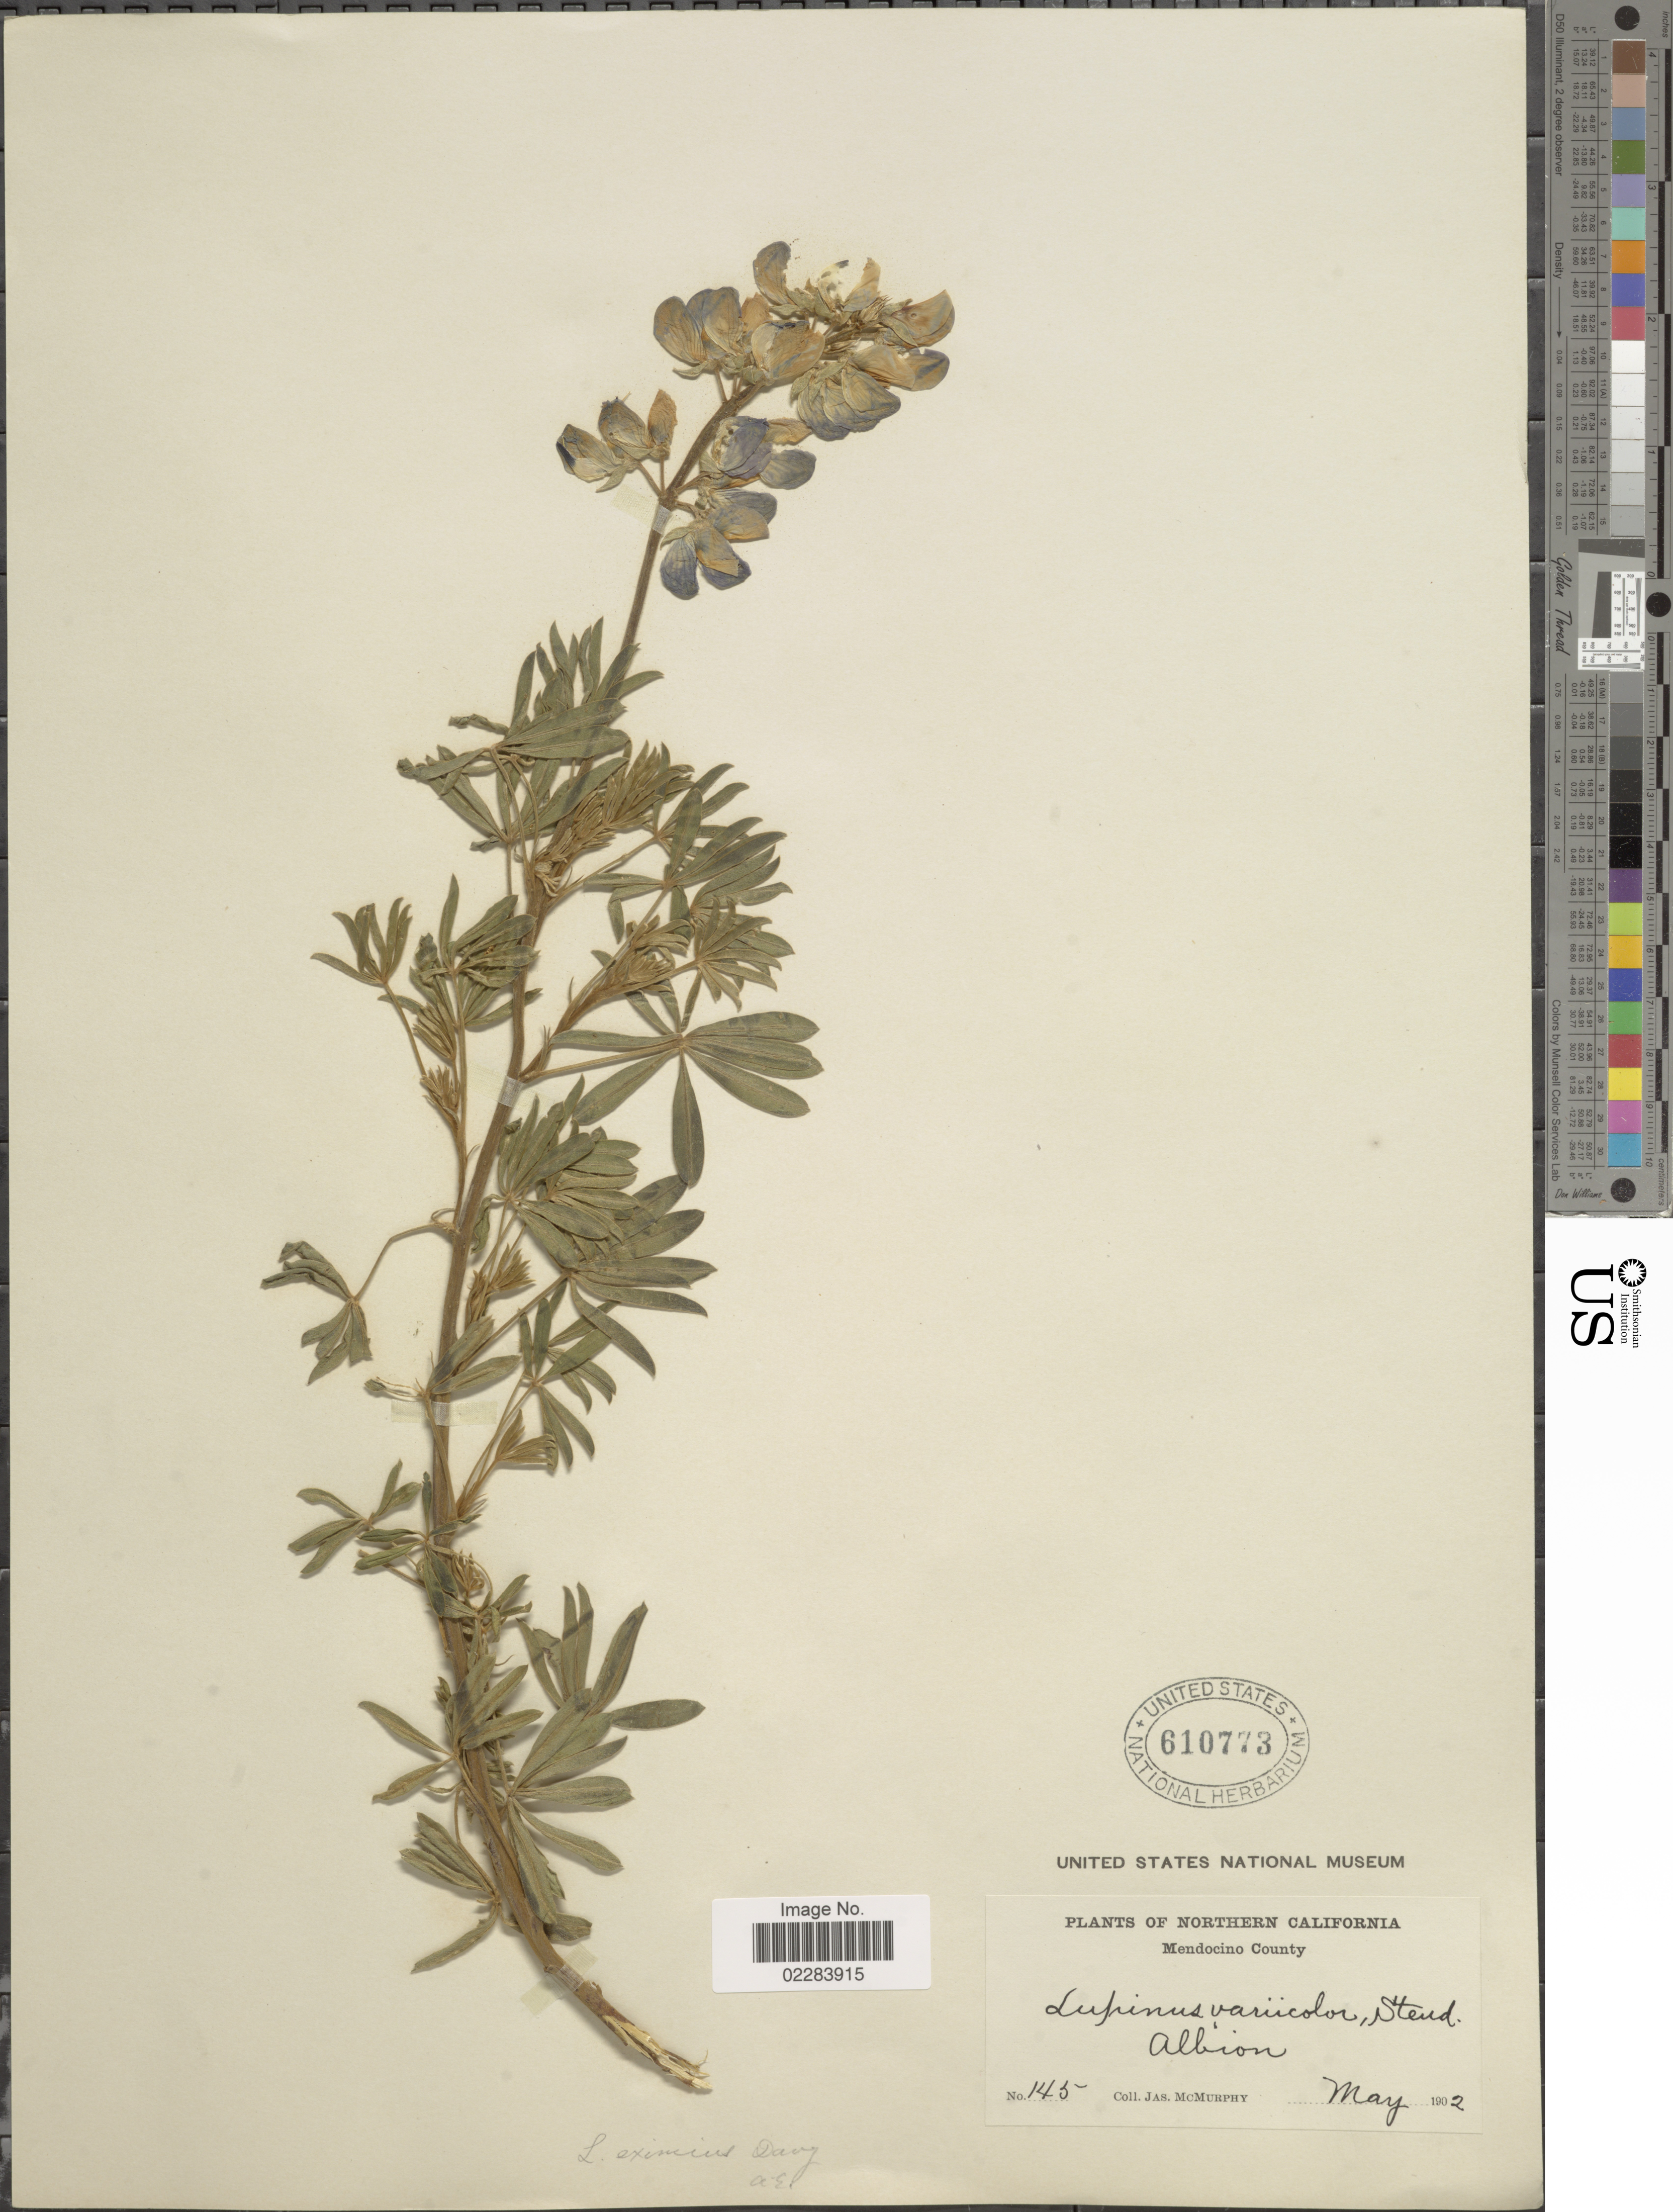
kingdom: Plantae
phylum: Tracheophyta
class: Magnoliopsida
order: Fabales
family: Fabaceae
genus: Lupinus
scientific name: Lupinus arboreus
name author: Sims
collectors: J. McMurphy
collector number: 145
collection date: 1902-05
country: United States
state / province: California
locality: Northern California. Albion.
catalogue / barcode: US 610773